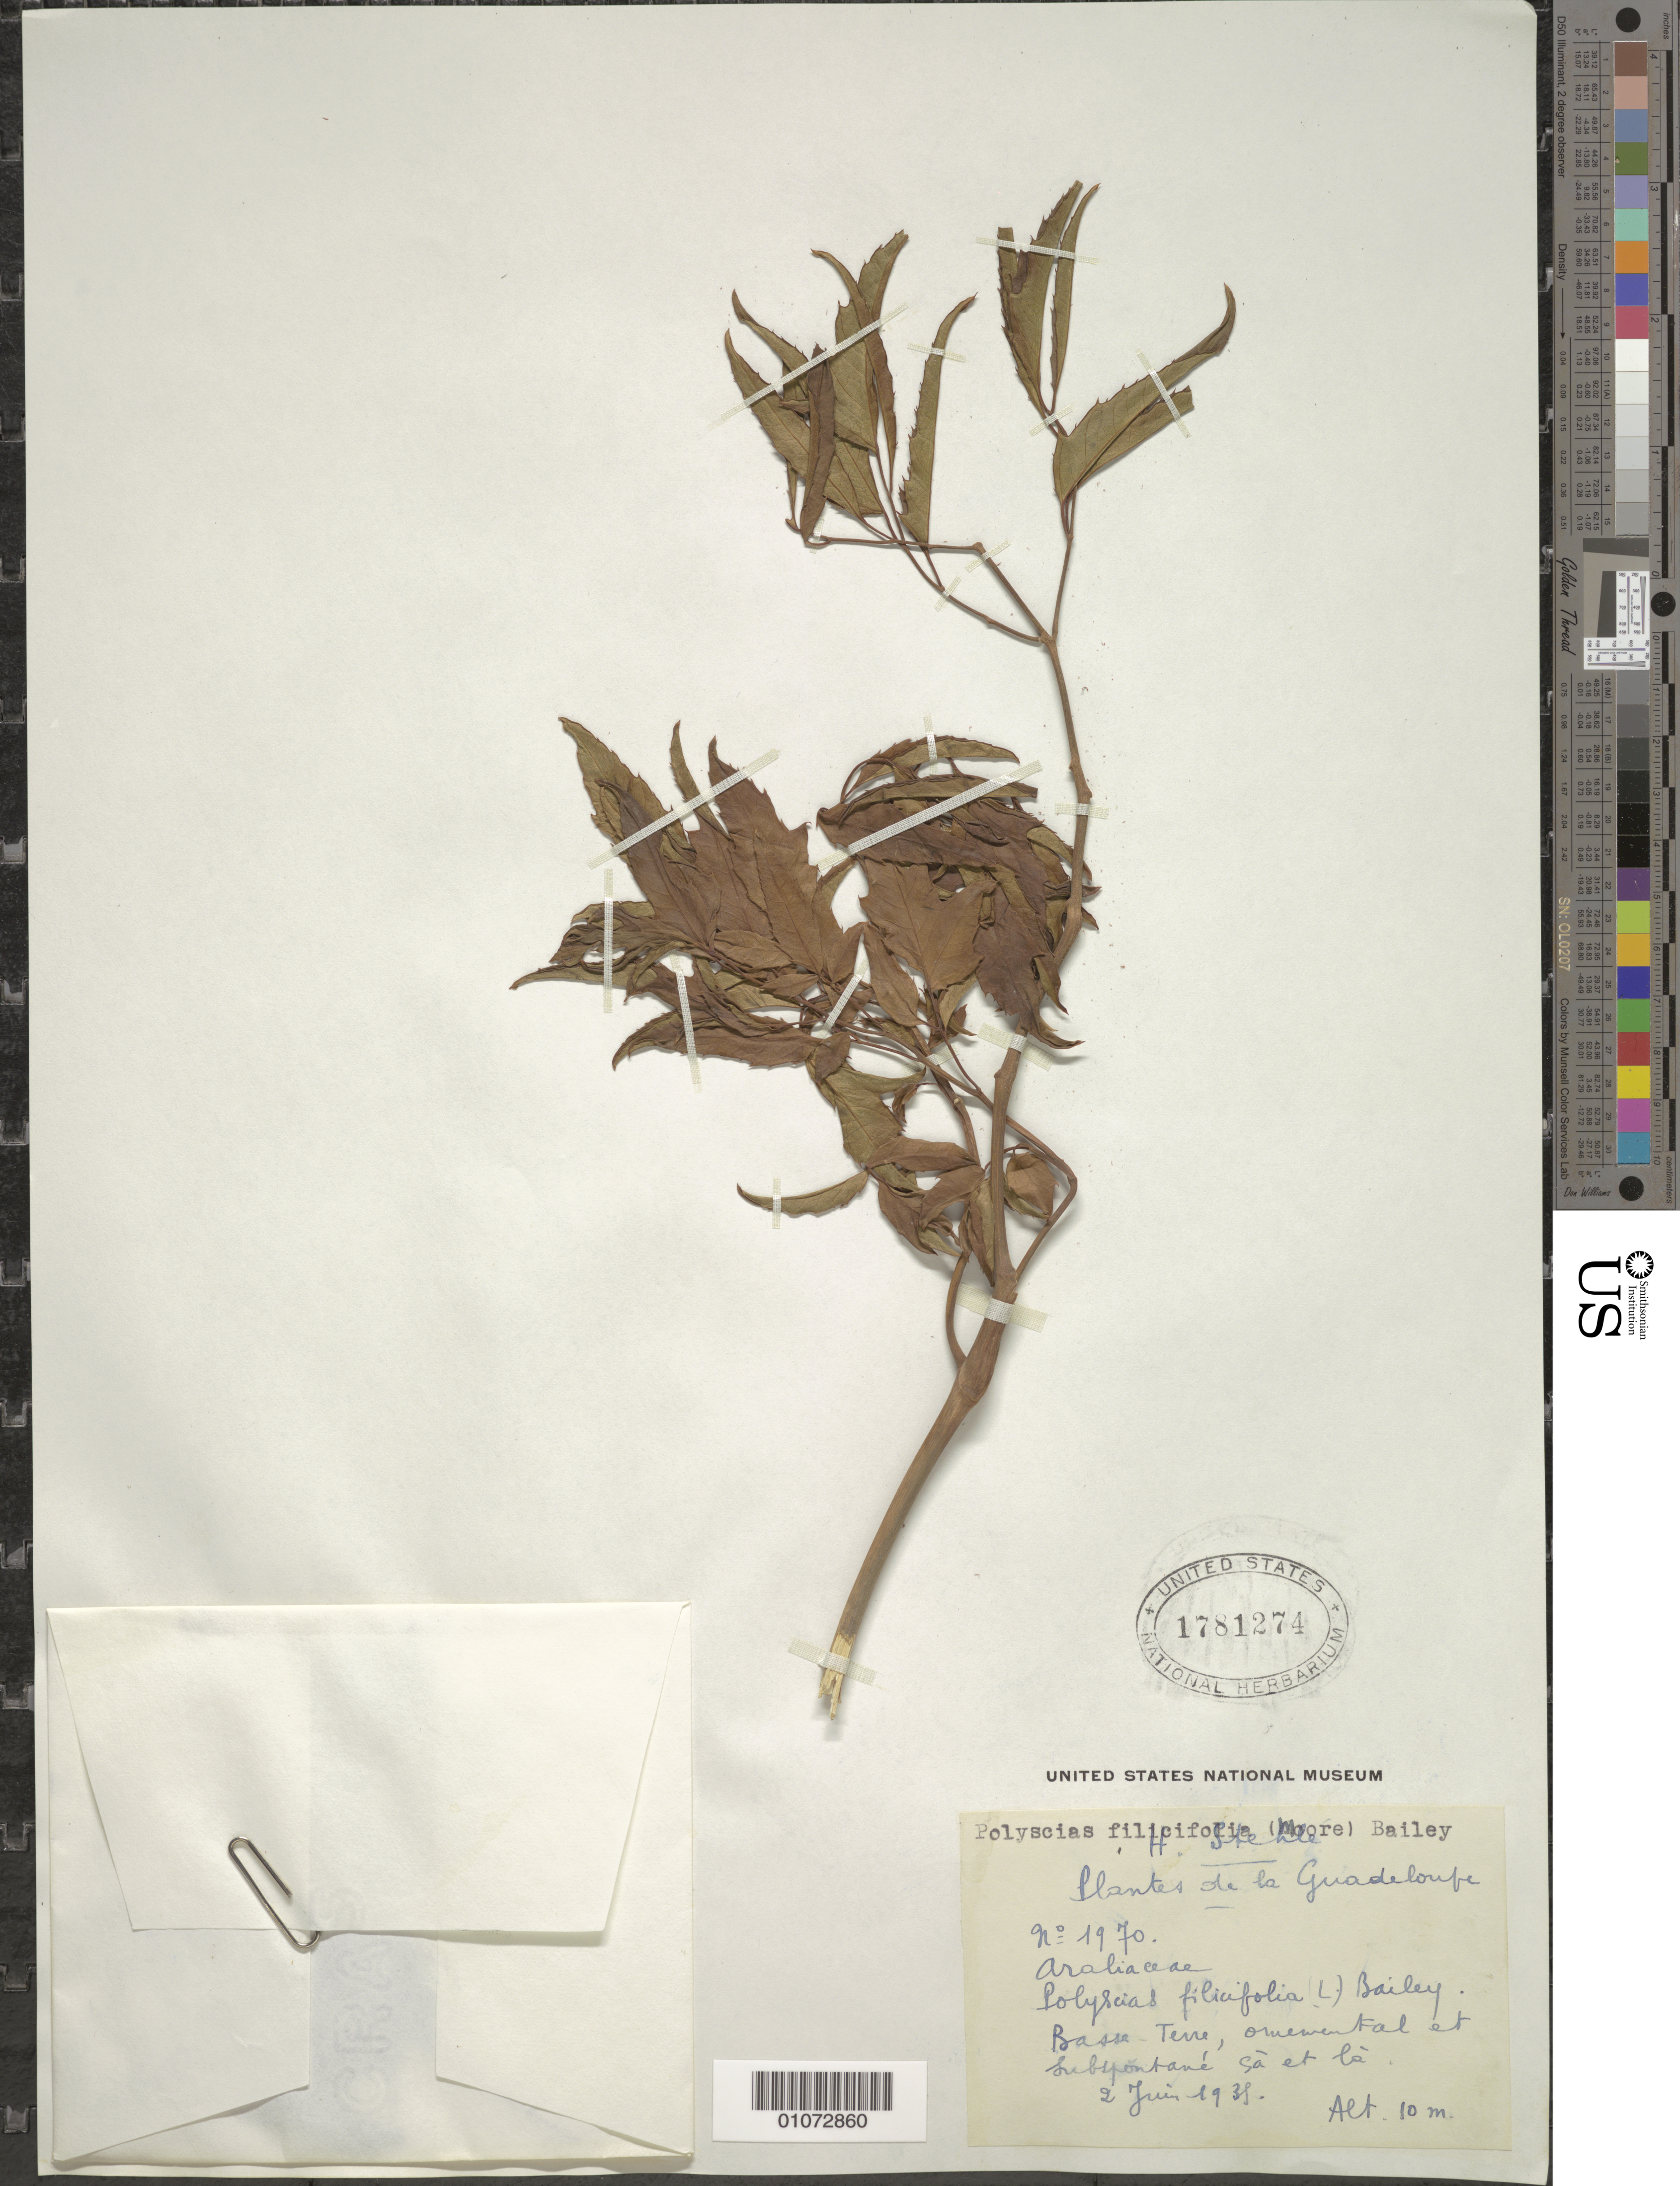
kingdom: Plantae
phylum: Tracheophyta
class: Magnoliopsida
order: Apiales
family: Araliaceae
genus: Polyscias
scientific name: Polyscias fruticosa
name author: (L.) Harms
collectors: H. Stehlé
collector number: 1970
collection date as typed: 02 Jun 1938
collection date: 1938-06-02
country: Guadeloupe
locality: Basse-Terre, ornamental and subspontaneous.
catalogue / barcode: US 1781274